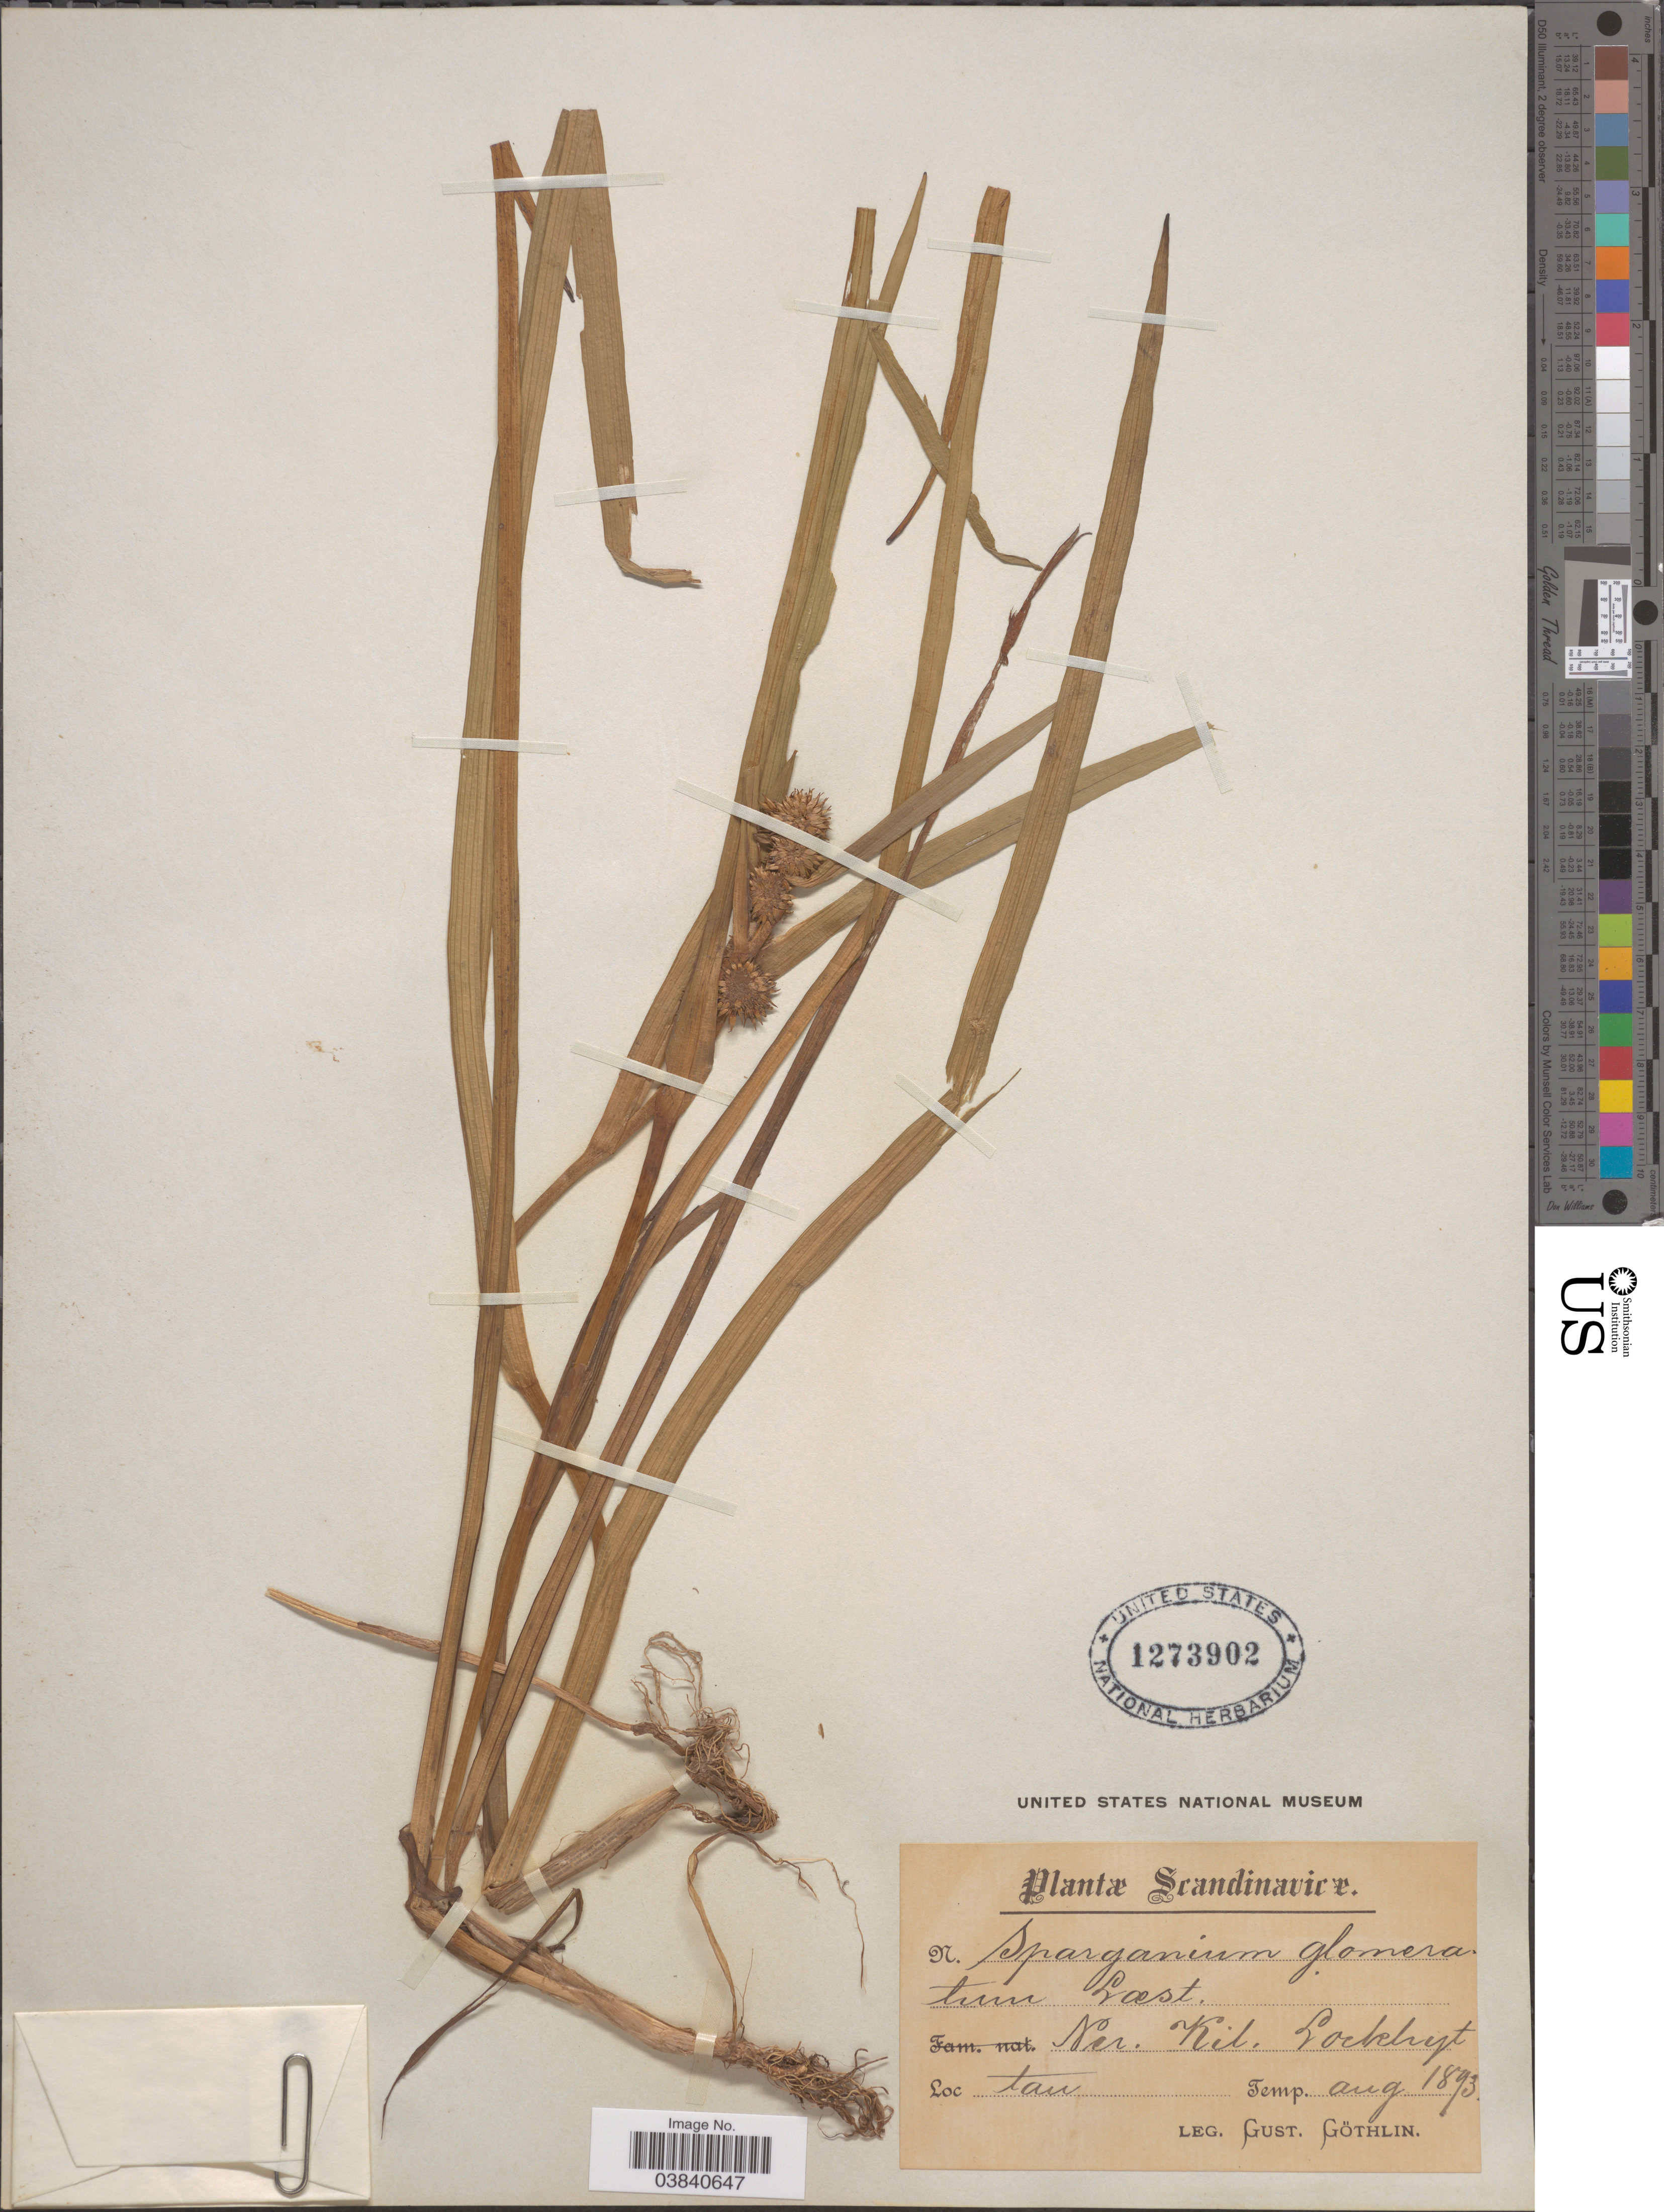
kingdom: Plantae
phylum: Tracheophyta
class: Liliopsida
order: Poales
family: Typhaceae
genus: Sparganium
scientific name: Sparganium glomeratum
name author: (Laest. ex Beurl.) Beurl.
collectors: G. Göthlin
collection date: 1893-08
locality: Scandinavice. Ncr. Kil. Lockhyt [interpreted]. Tau [interpreted].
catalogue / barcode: US 1273902